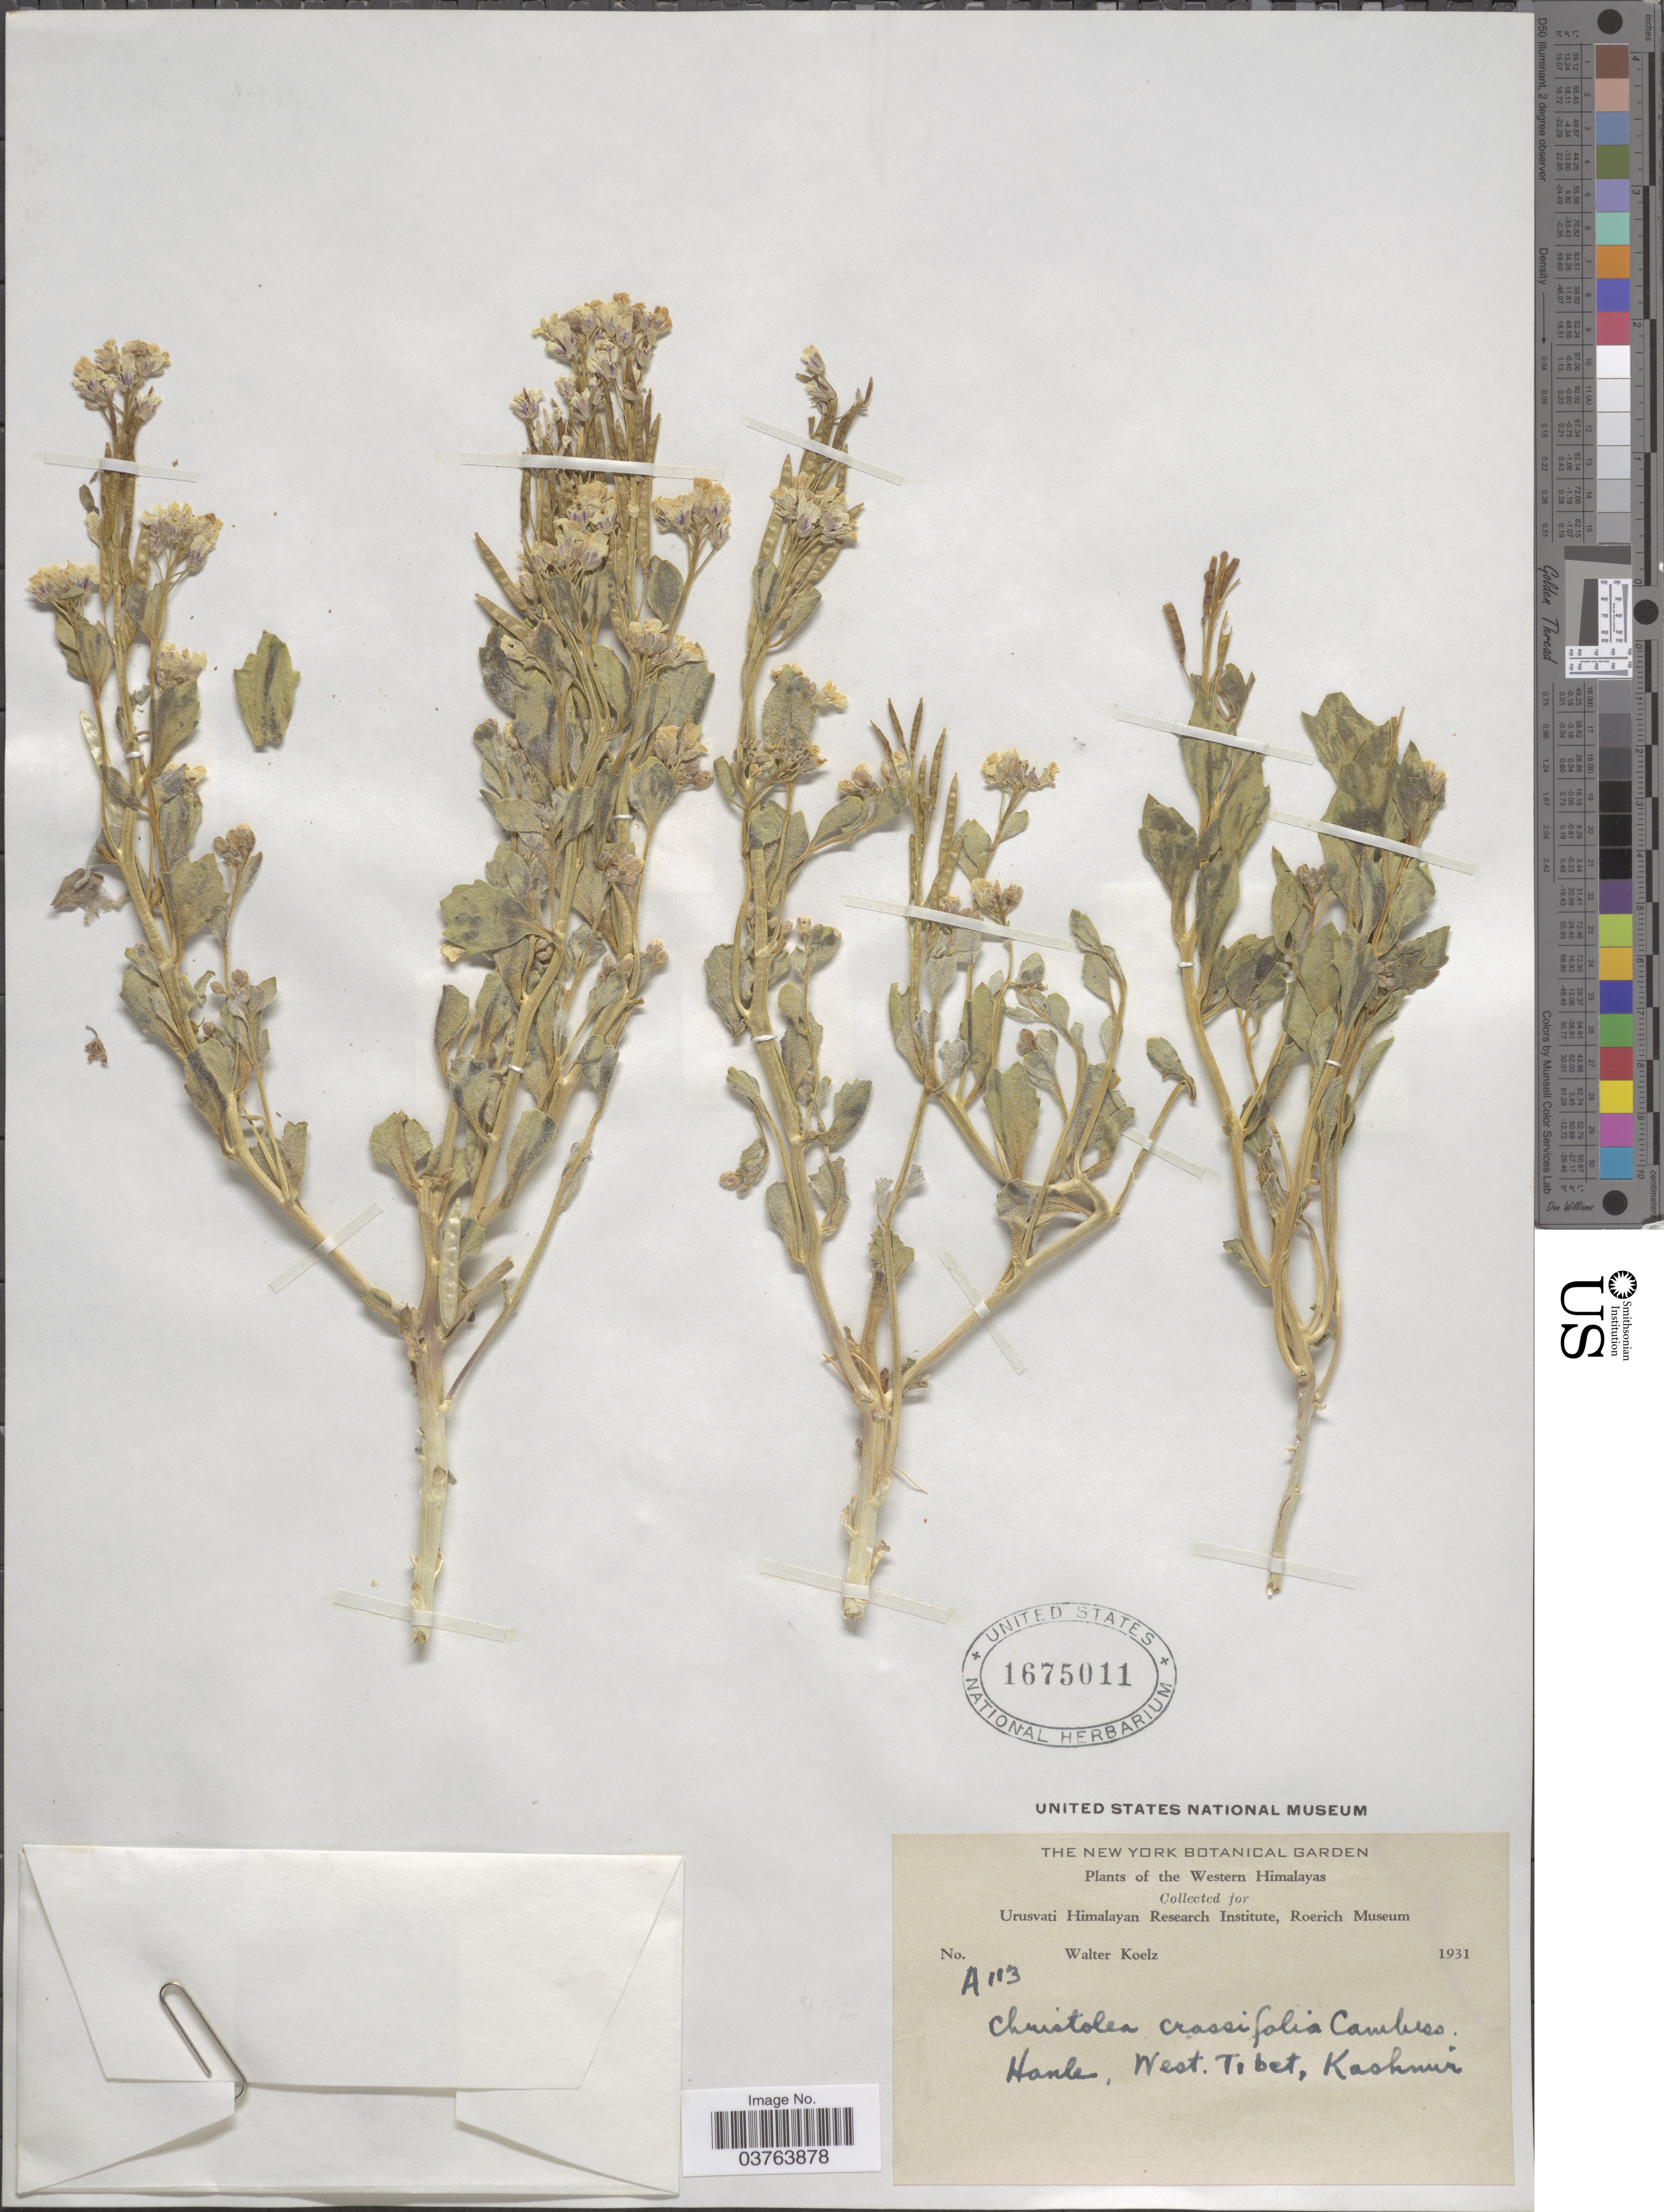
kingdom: Plantae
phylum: Tracheophyta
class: Magnoliopsida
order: Brassicales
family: Brassicaceae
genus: Christolea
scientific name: Christolea crassifolia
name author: Cambess.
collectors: W. N. Koelz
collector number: A113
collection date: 1931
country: India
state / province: Jammu and Kashmir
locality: Western Himalayas. Hanle, West Tibet, Kashmir.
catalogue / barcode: US 1675011